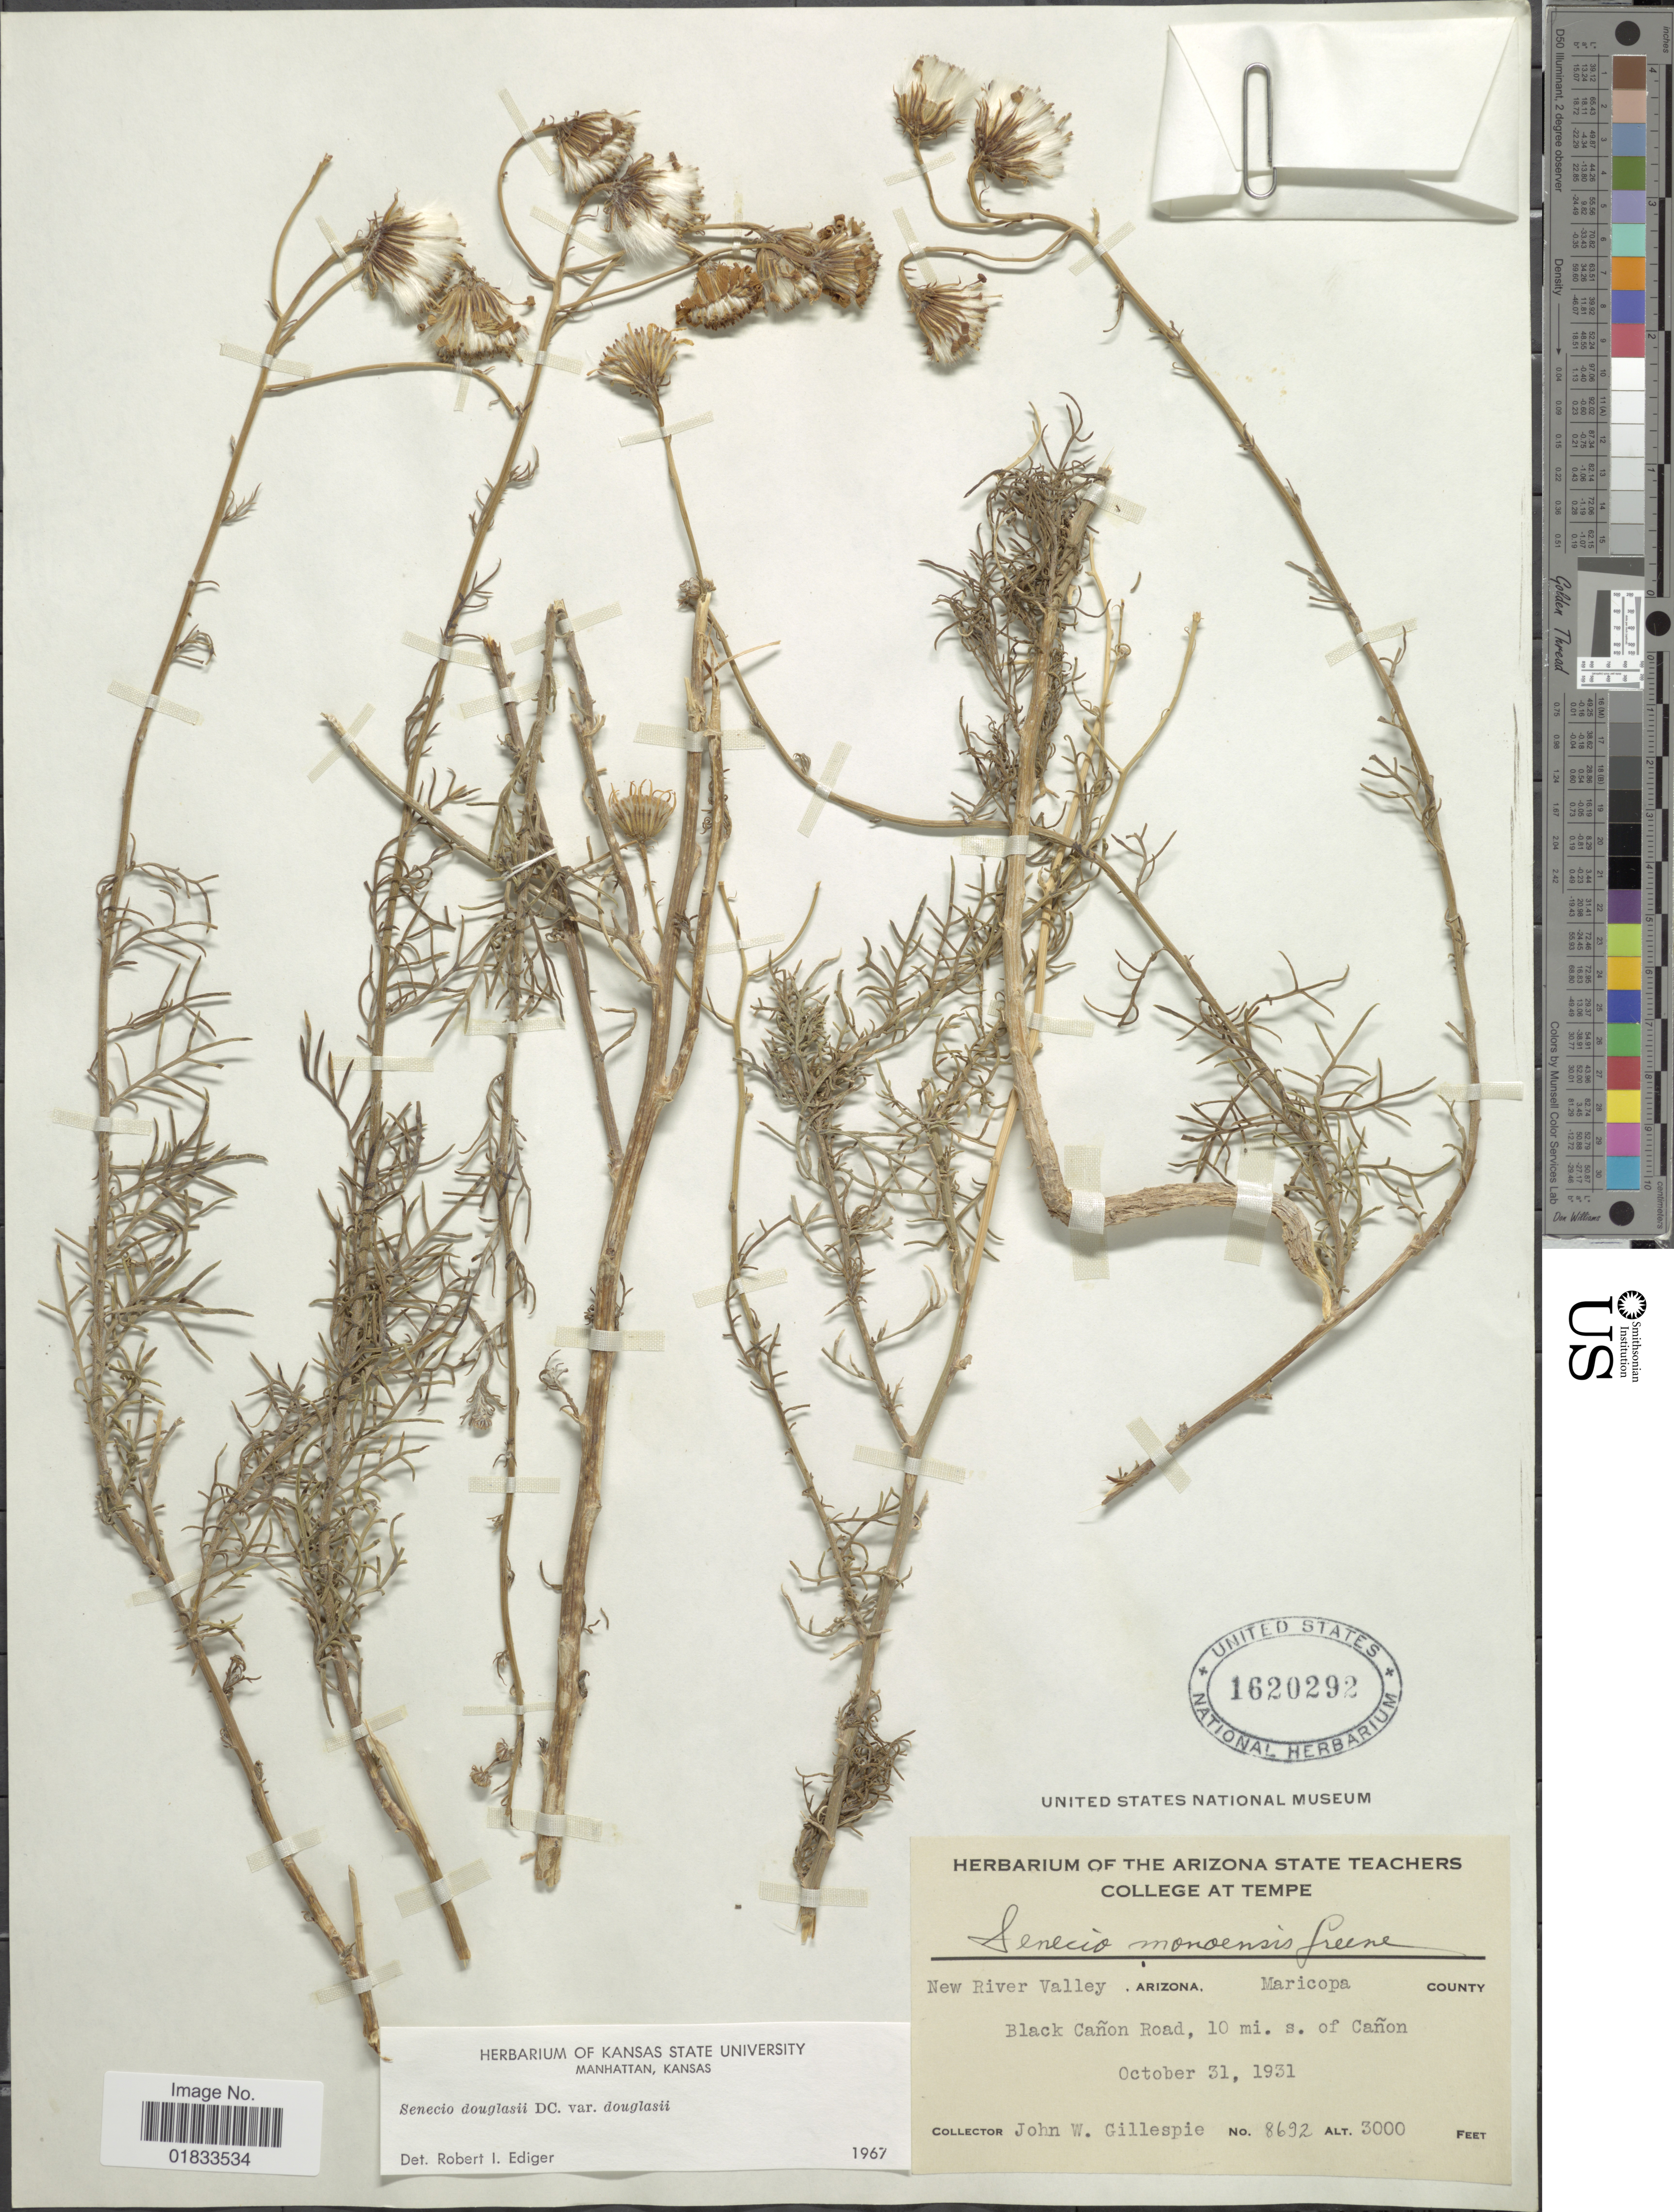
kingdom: Plantae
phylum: Tracheophyta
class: Magnoliopsida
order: Asterales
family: Asteraceae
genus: Senecio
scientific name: Senecio flaccidus var. douglasii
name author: (DC.) B.L. Turner & T.M. Barkley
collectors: J. W. Gillespie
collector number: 8692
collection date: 1931-10-31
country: United States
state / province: Arizona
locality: New River Valley, Maricopa County, Black Canon Road, 10 mi. s. of Canon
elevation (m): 914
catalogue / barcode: US 1620292